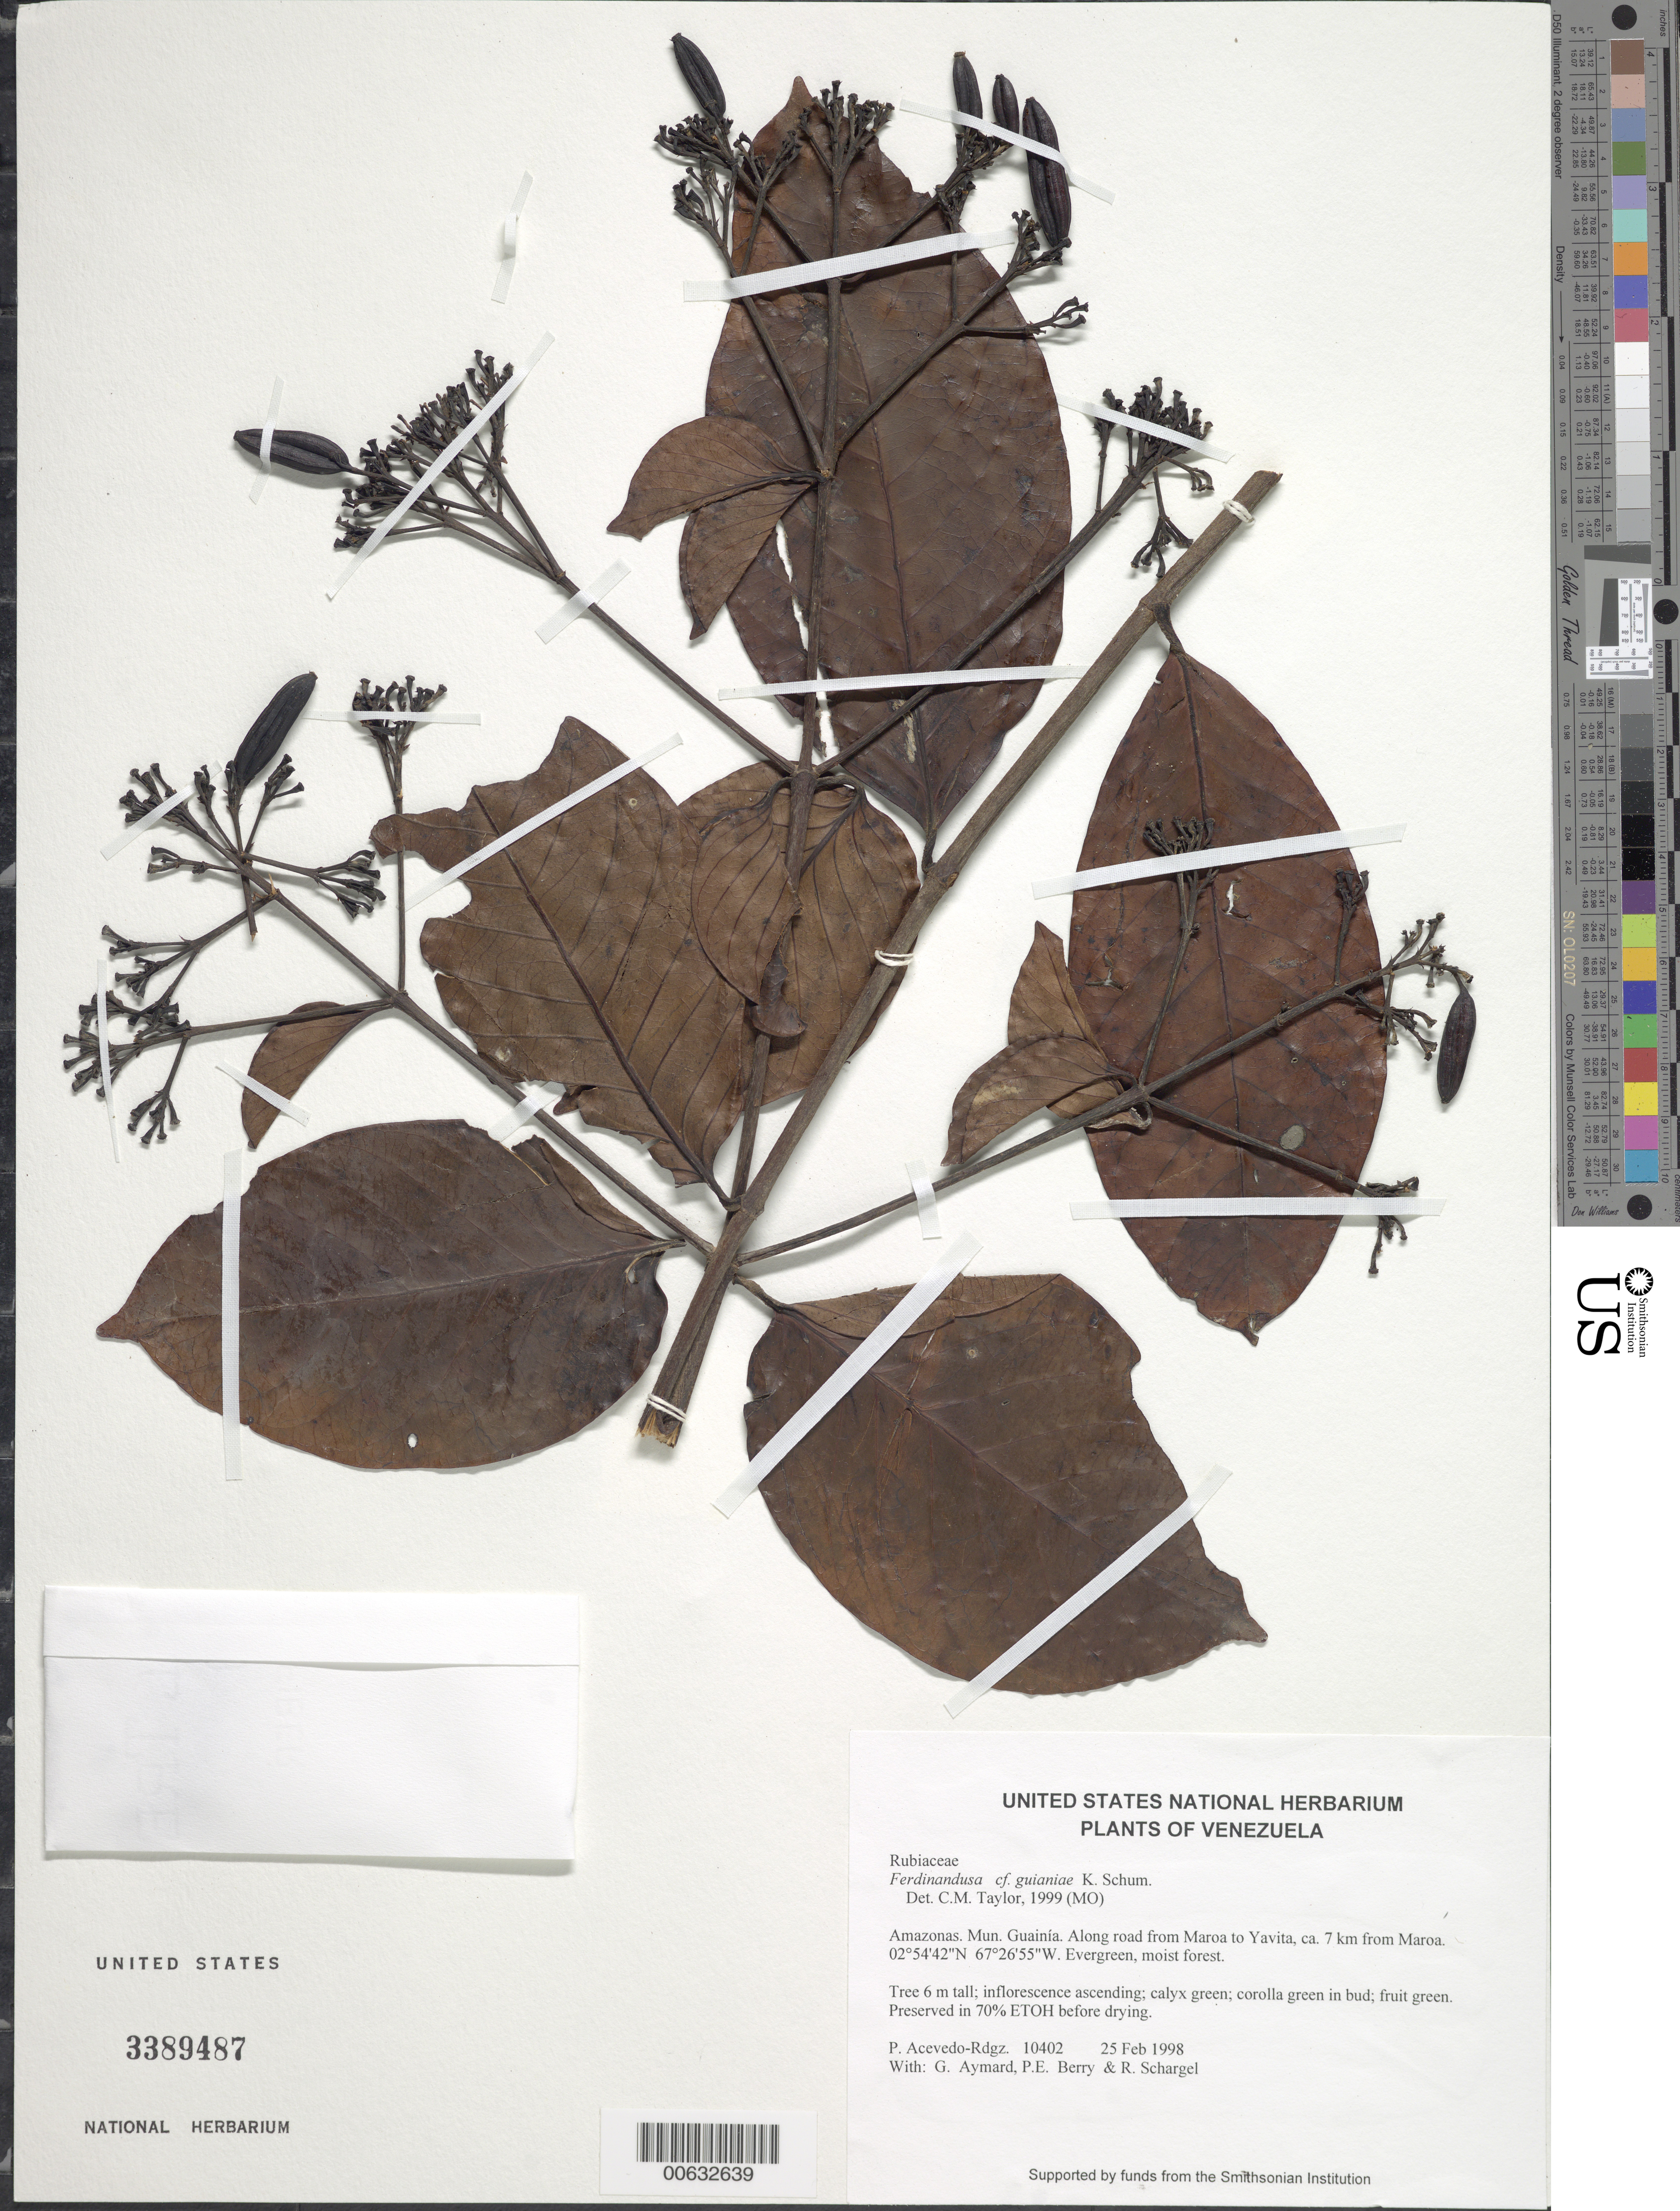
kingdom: Plantae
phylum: Tracheophyta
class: Magnoliopsida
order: Gentianales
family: Rubiaceae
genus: Ferdinandusa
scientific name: Ferdinandusa uaupensis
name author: Spruce ex K. Schum.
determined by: Taylor, Charlotte M.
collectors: P. Acevedo-Rodr., G. A. Aymard, P. E. Berry & R. Schargel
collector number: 10402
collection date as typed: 25 Feb 1998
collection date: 1998-02-25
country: Venezuela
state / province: Amazonas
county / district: Maroa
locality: Along road from Maroa to Yavita, ca. 7 km from Maroa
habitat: Evergreen, moist forest.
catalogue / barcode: US 3389487